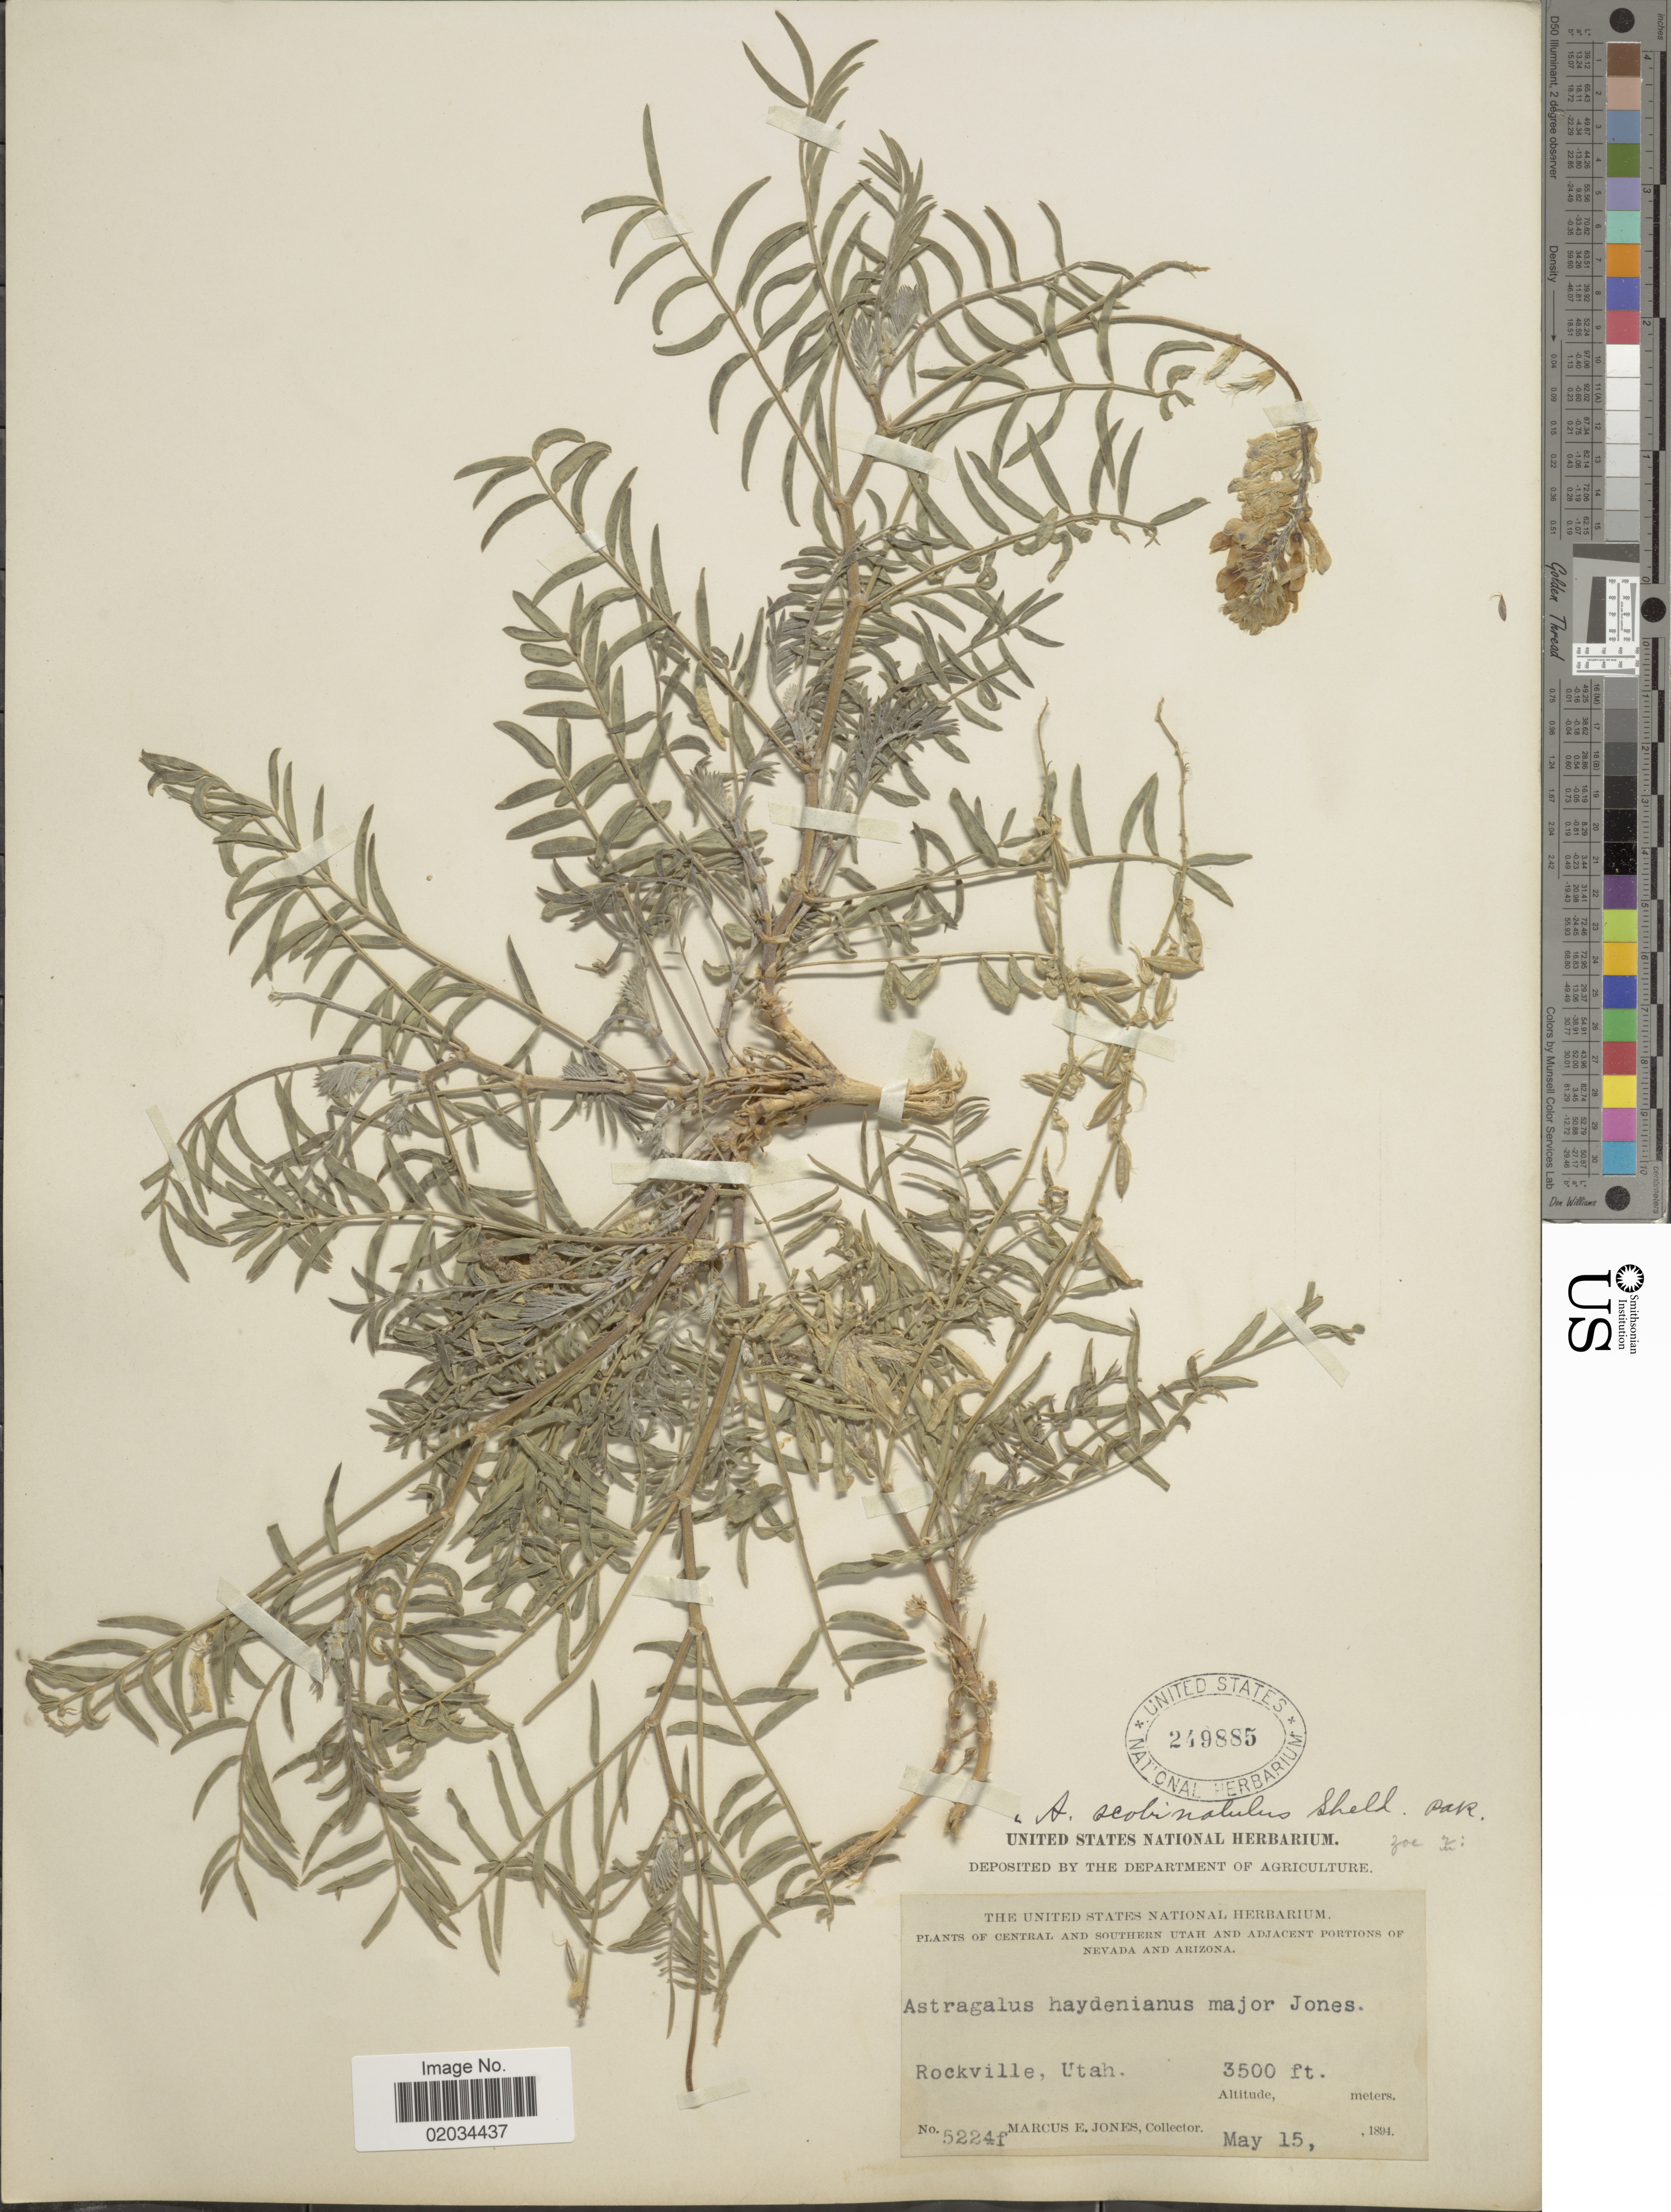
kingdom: Plantae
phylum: Tracheophyta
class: Magnoliopsida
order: Fabales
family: Fabaceae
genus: Astragalus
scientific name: Astragalus scobinatulus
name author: E. Sheld.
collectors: M. E. Jones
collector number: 5224f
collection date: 1894-05-15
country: United States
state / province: Utah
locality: Central and southern Utah, Rockville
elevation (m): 1067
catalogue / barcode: US 249885